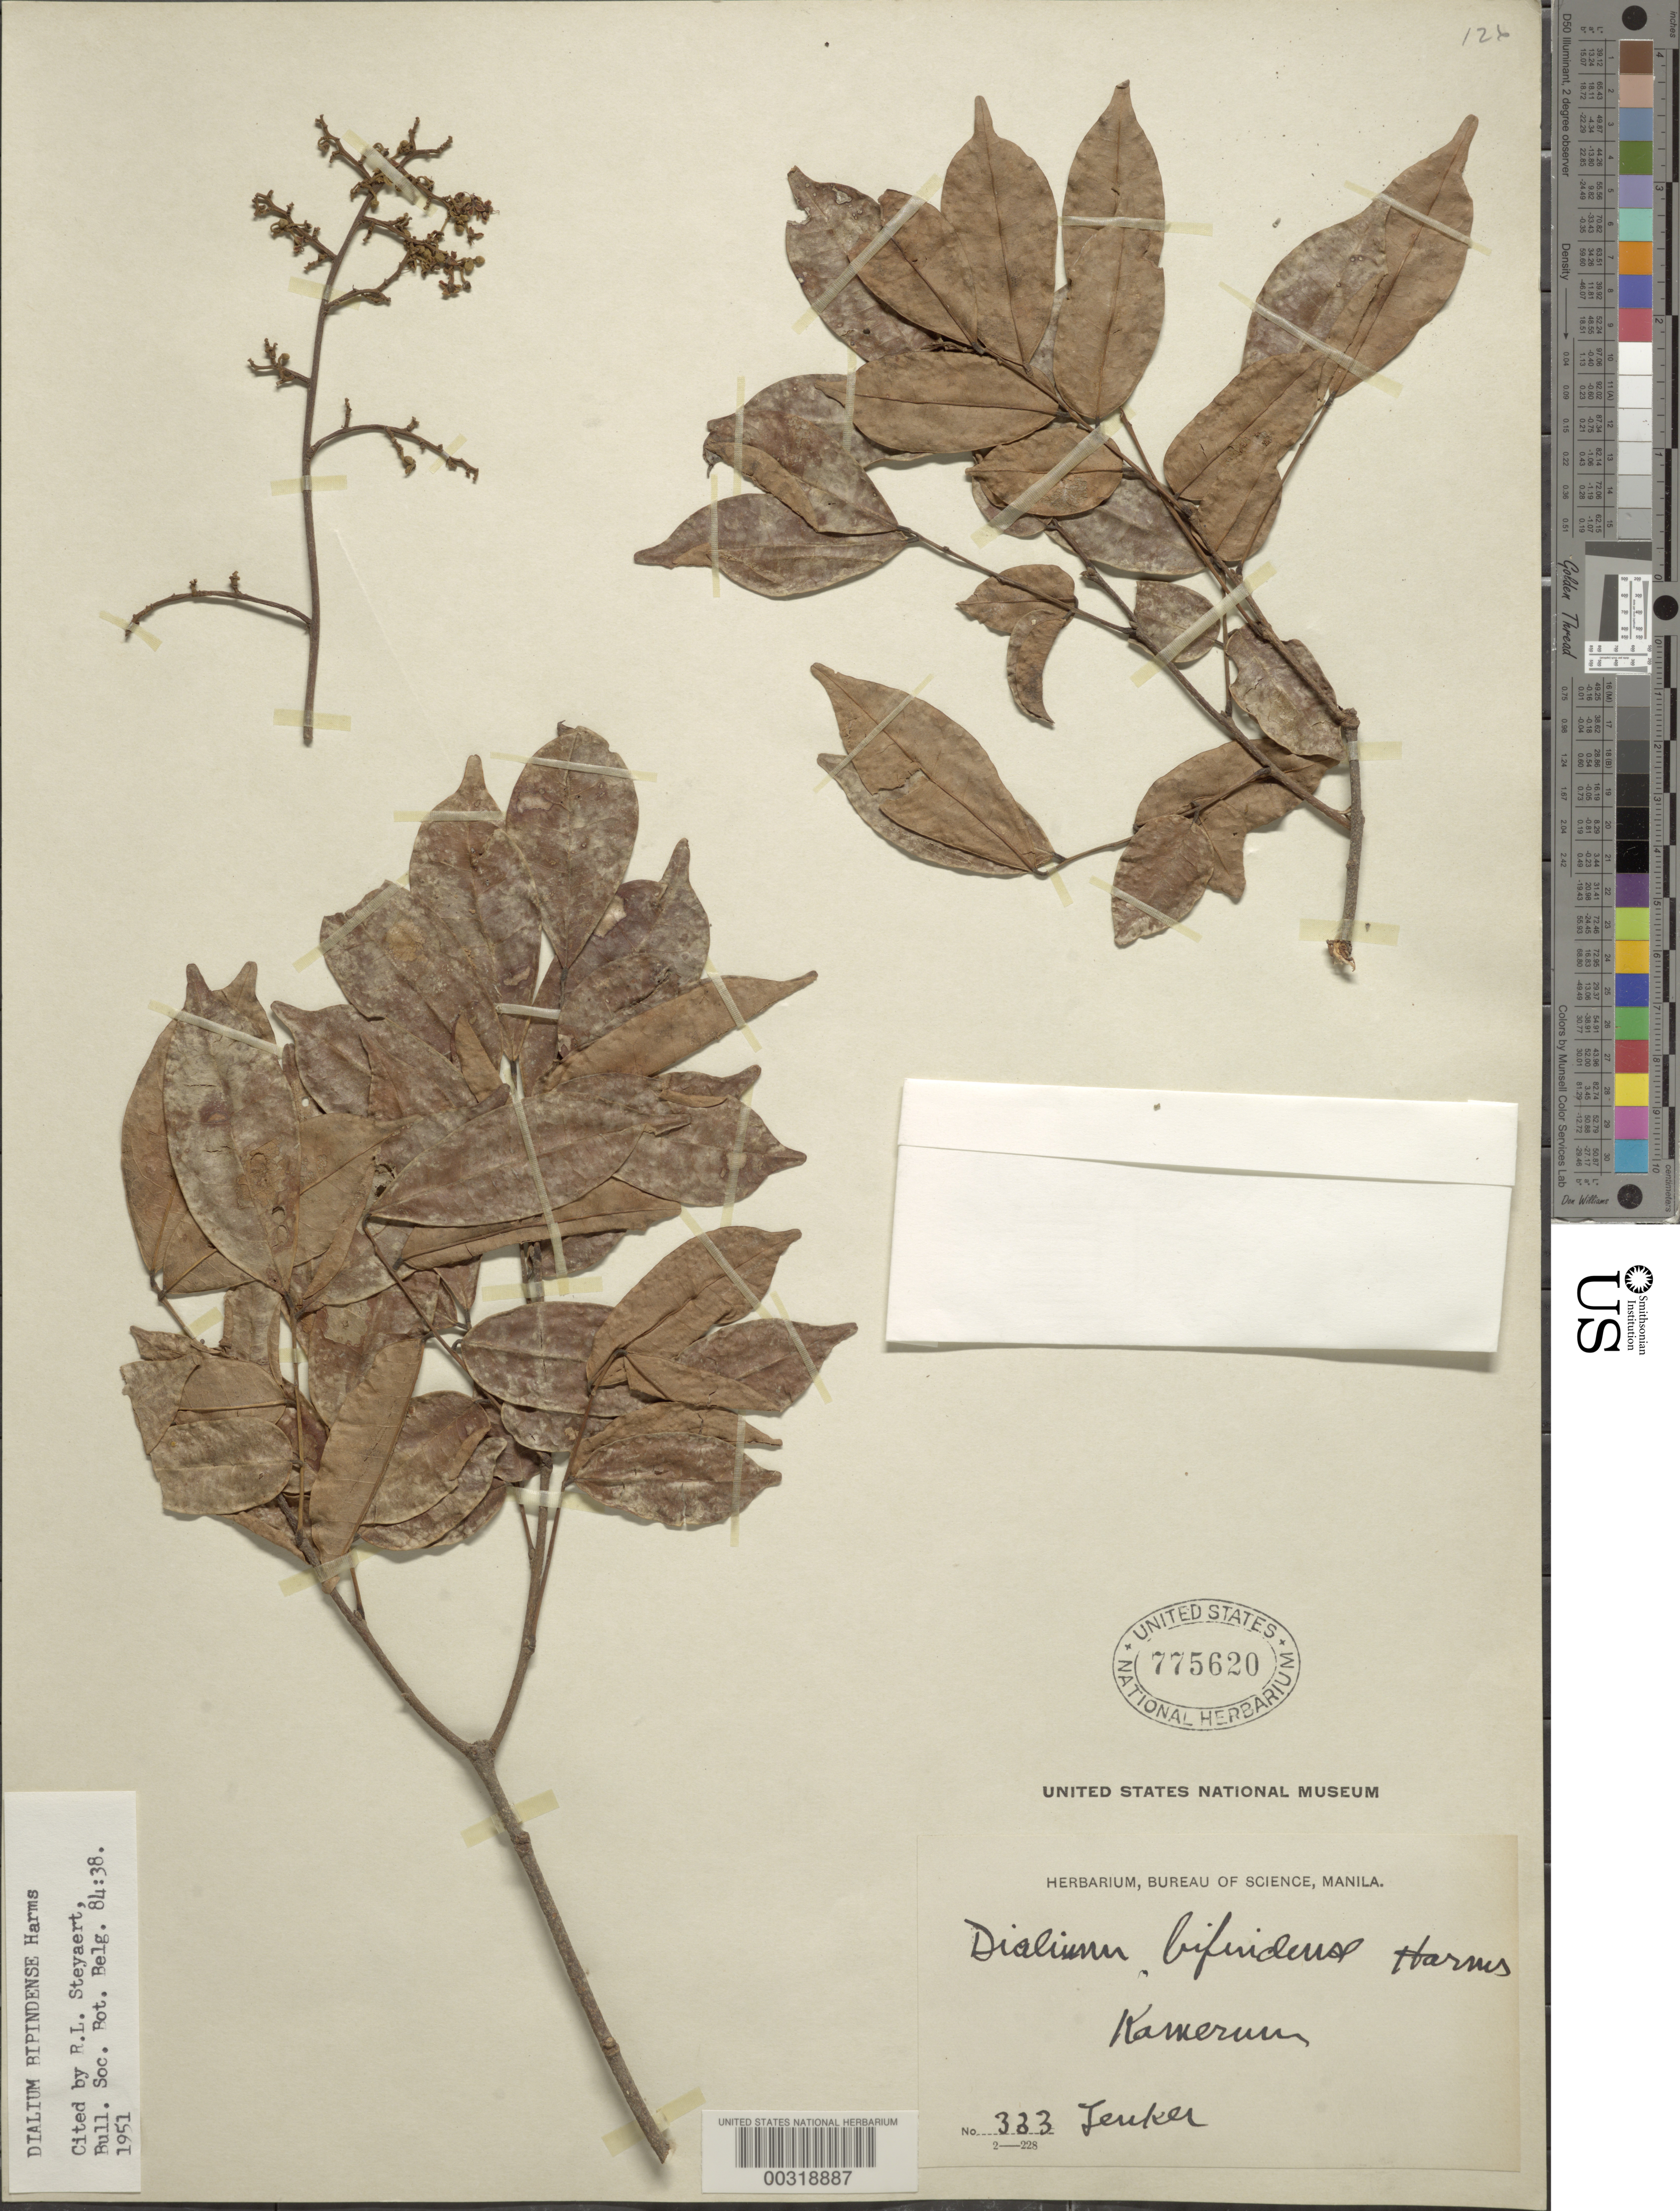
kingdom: Plantae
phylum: Tracheophyta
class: Magnoliopsida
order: Fabales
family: Fabaceae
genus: Dialium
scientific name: Dialium bipindense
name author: Harms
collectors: G. A. Zenker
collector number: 333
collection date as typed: Jun 1913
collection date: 1913-06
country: Cameroon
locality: Mimfia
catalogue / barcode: US 775620